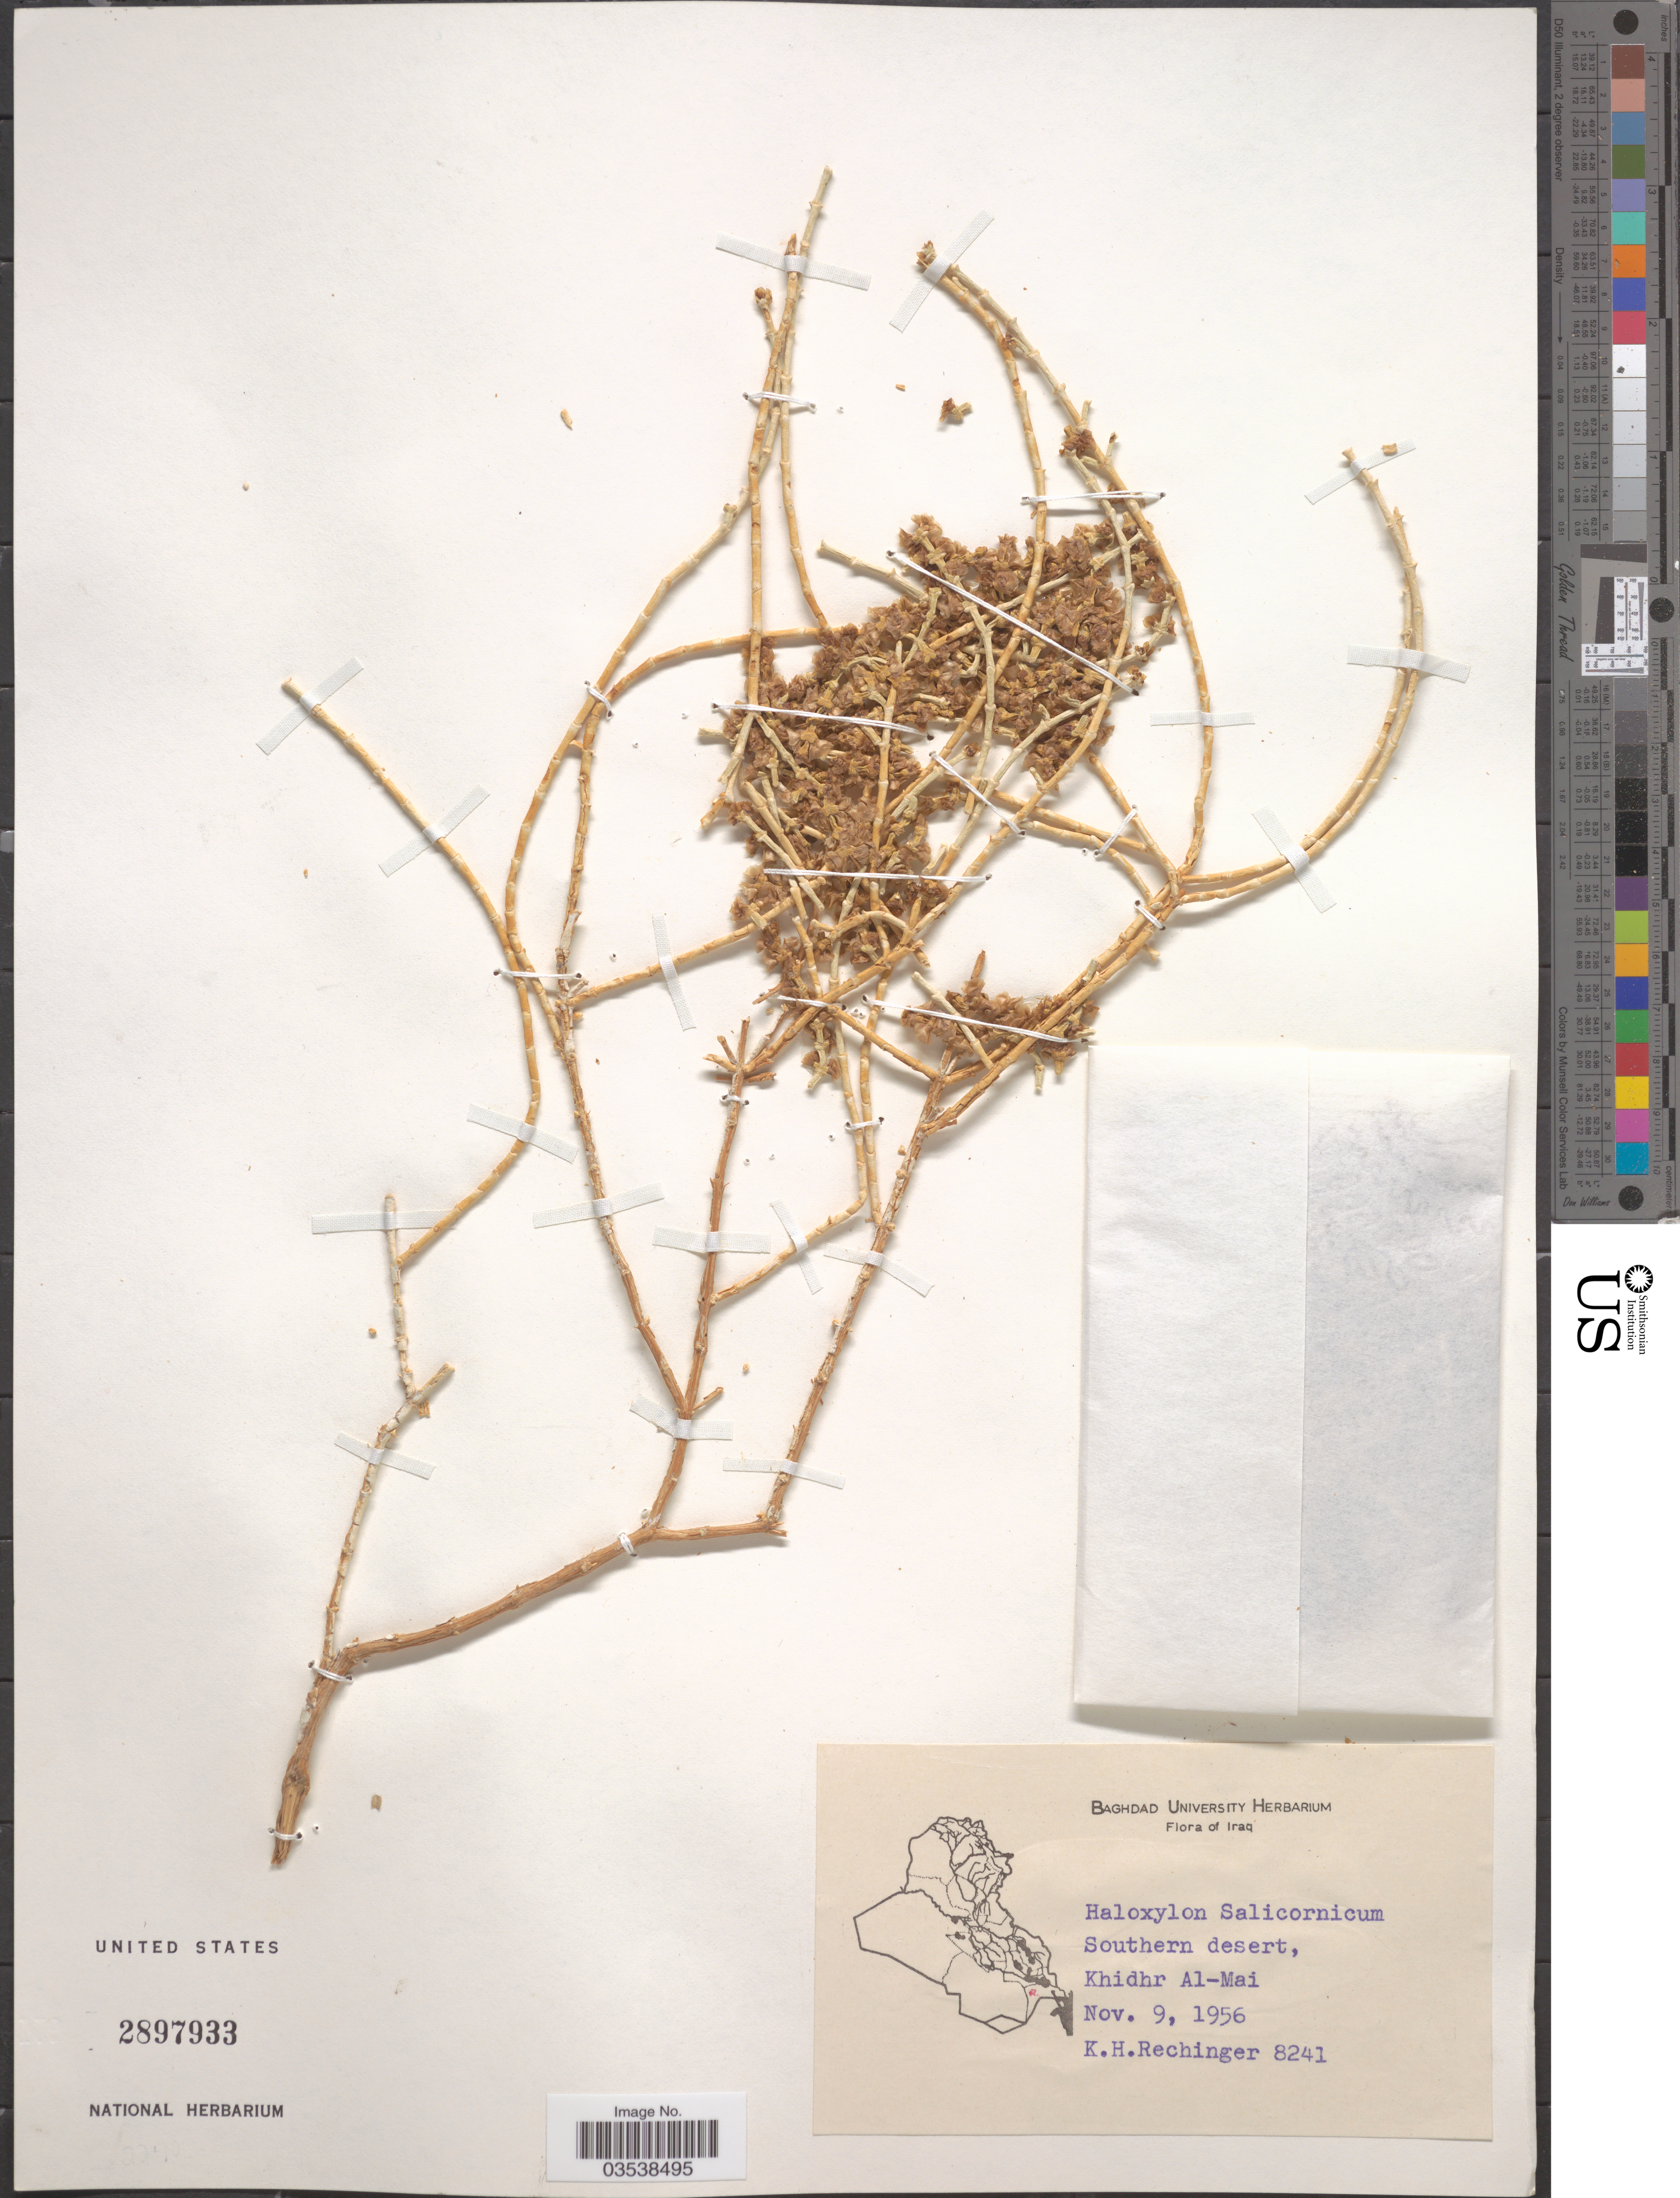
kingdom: Plantae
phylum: Tracheophyta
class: Magnoliopsida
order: Caryophyllales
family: Amaranthaceae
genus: Haloxylon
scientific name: Haloxylon salicornicum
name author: (Moq.) Bunge ex Boiss.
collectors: K. H. Rechinger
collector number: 8241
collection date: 1956-11-09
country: Iraq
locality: Southern desert, Khidhr Al-Mai.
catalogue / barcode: US 2897933